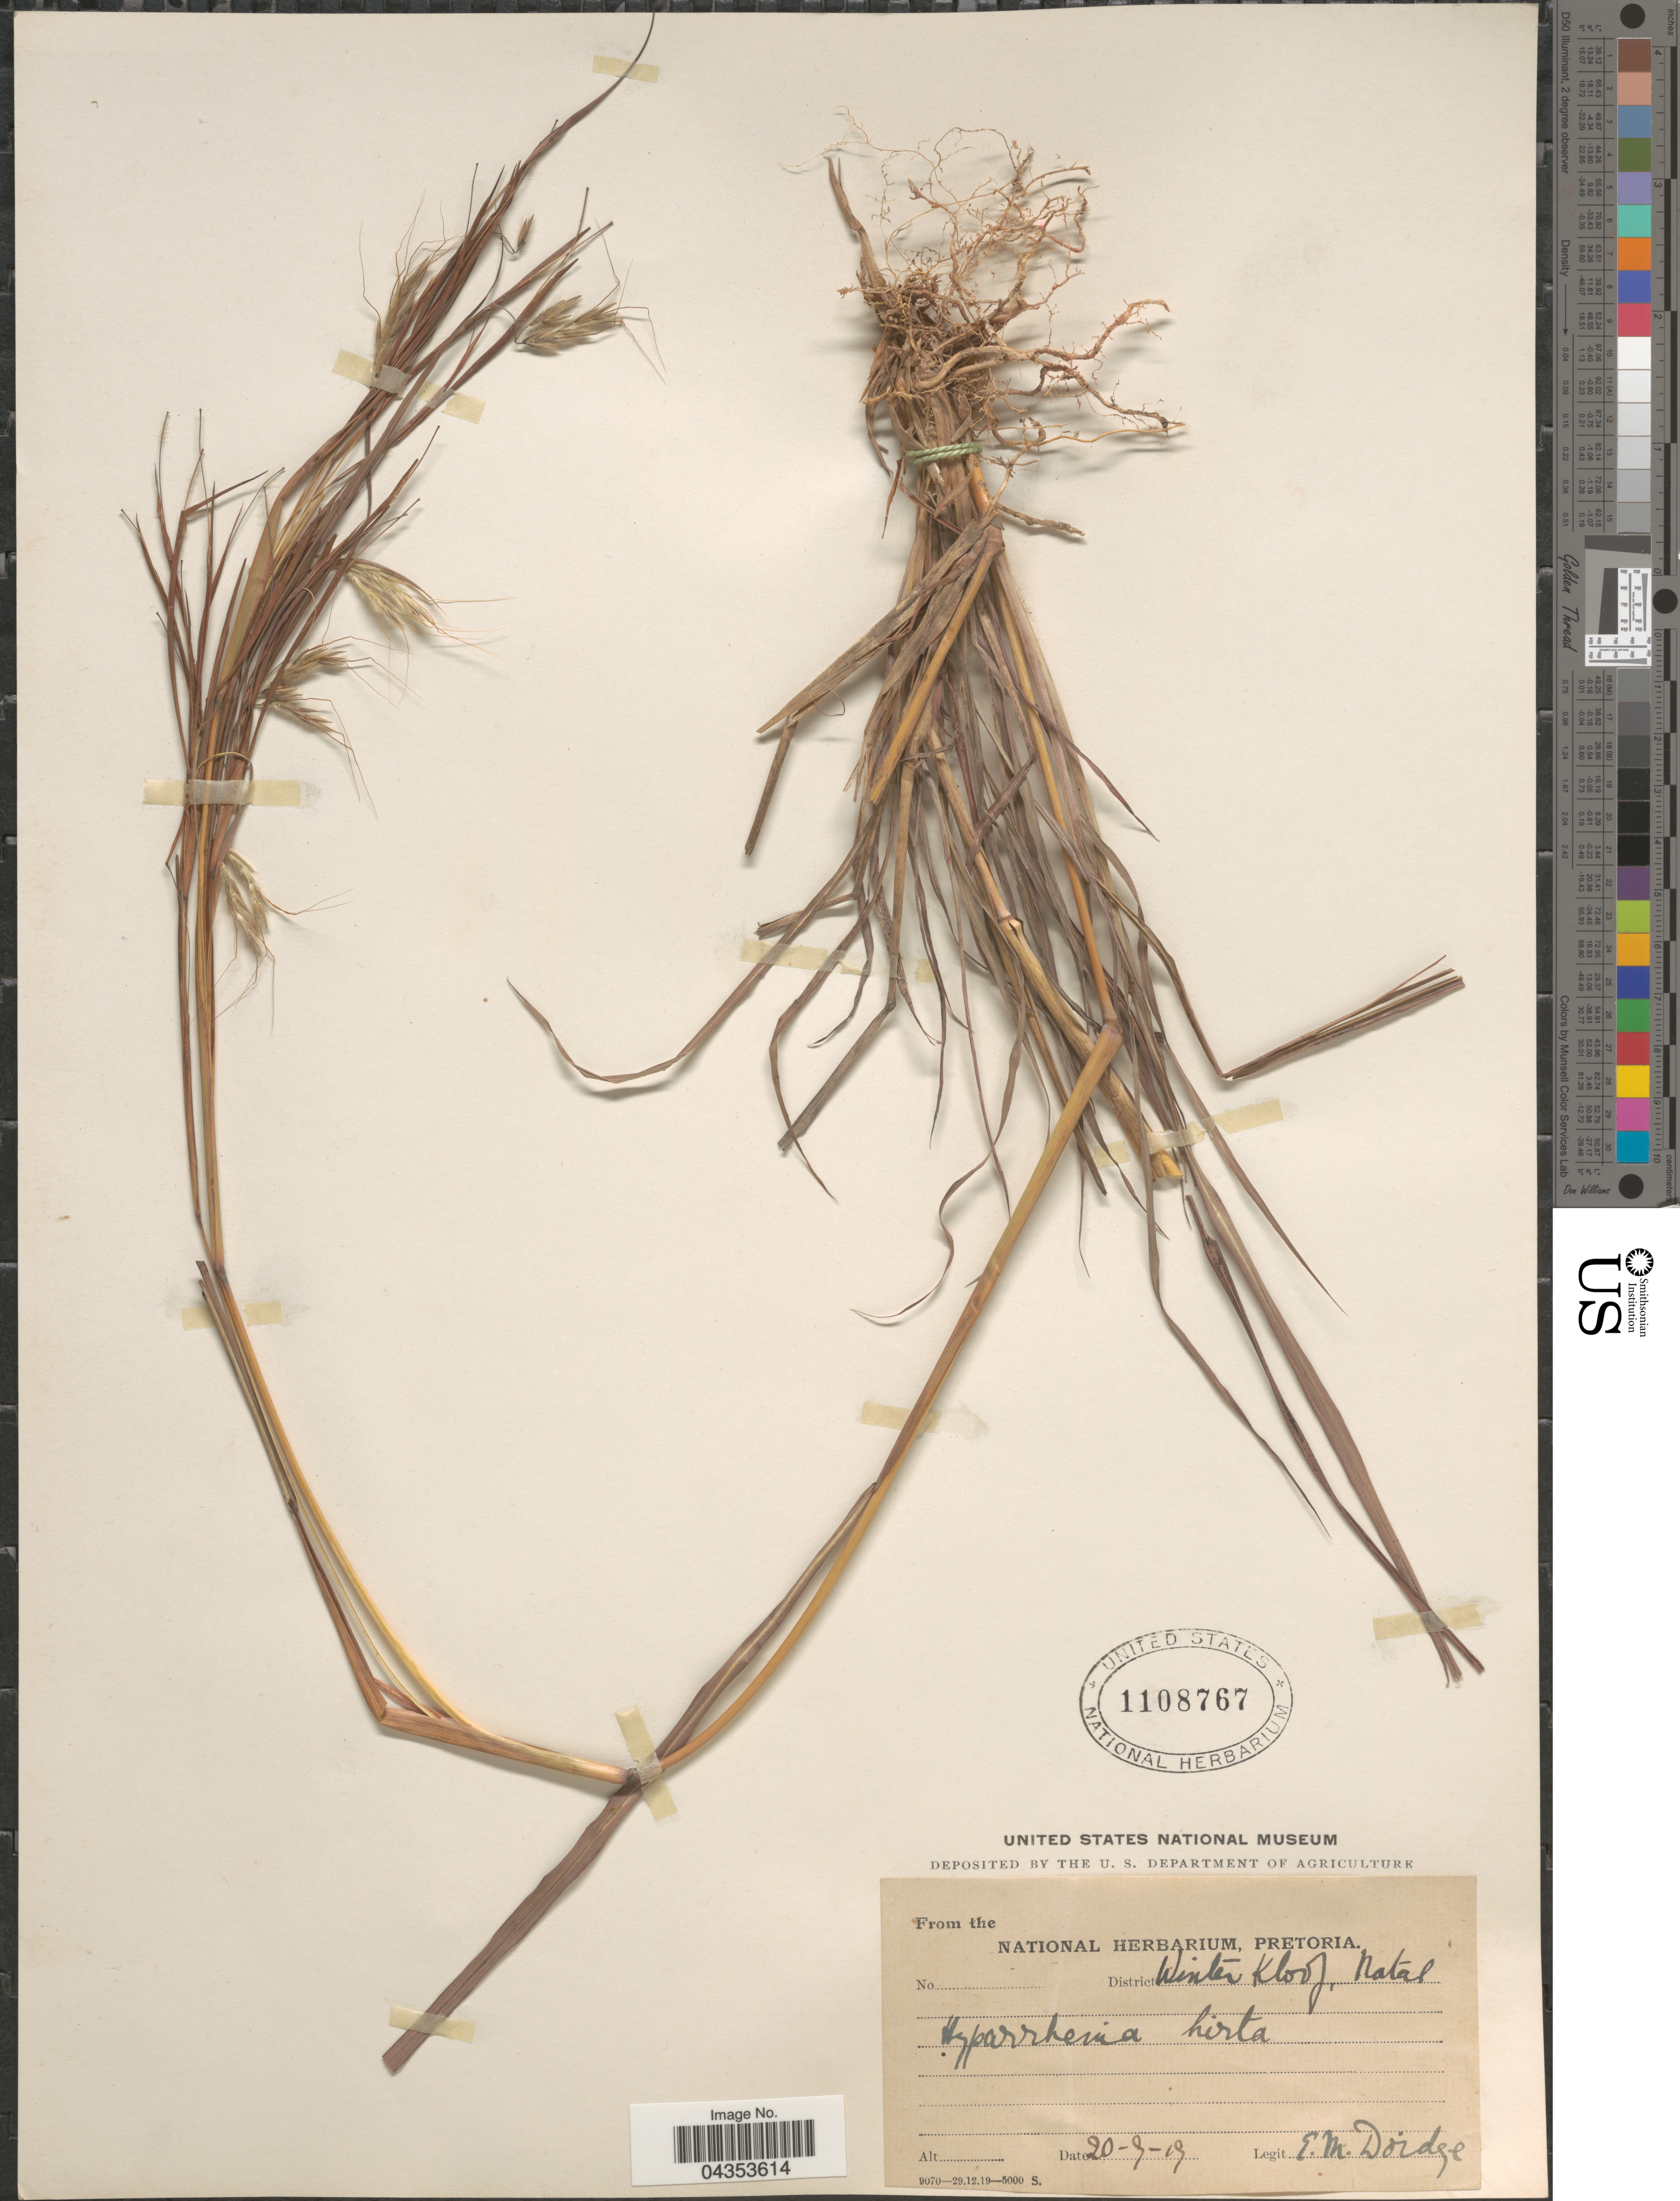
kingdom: Plantae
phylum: Tracheophyta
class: Liliopsida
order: Poales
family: Poaceae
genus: Hyparrhenia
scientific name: Hyparrhenia hirta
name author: (L.) Stapf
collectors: E. Doidge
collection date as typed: Transcribed d/m/y: 20/7/17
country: South Africa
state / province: KwaZulu-Natal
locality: District Winter Kloof, Natal.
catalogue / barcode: US 1108767